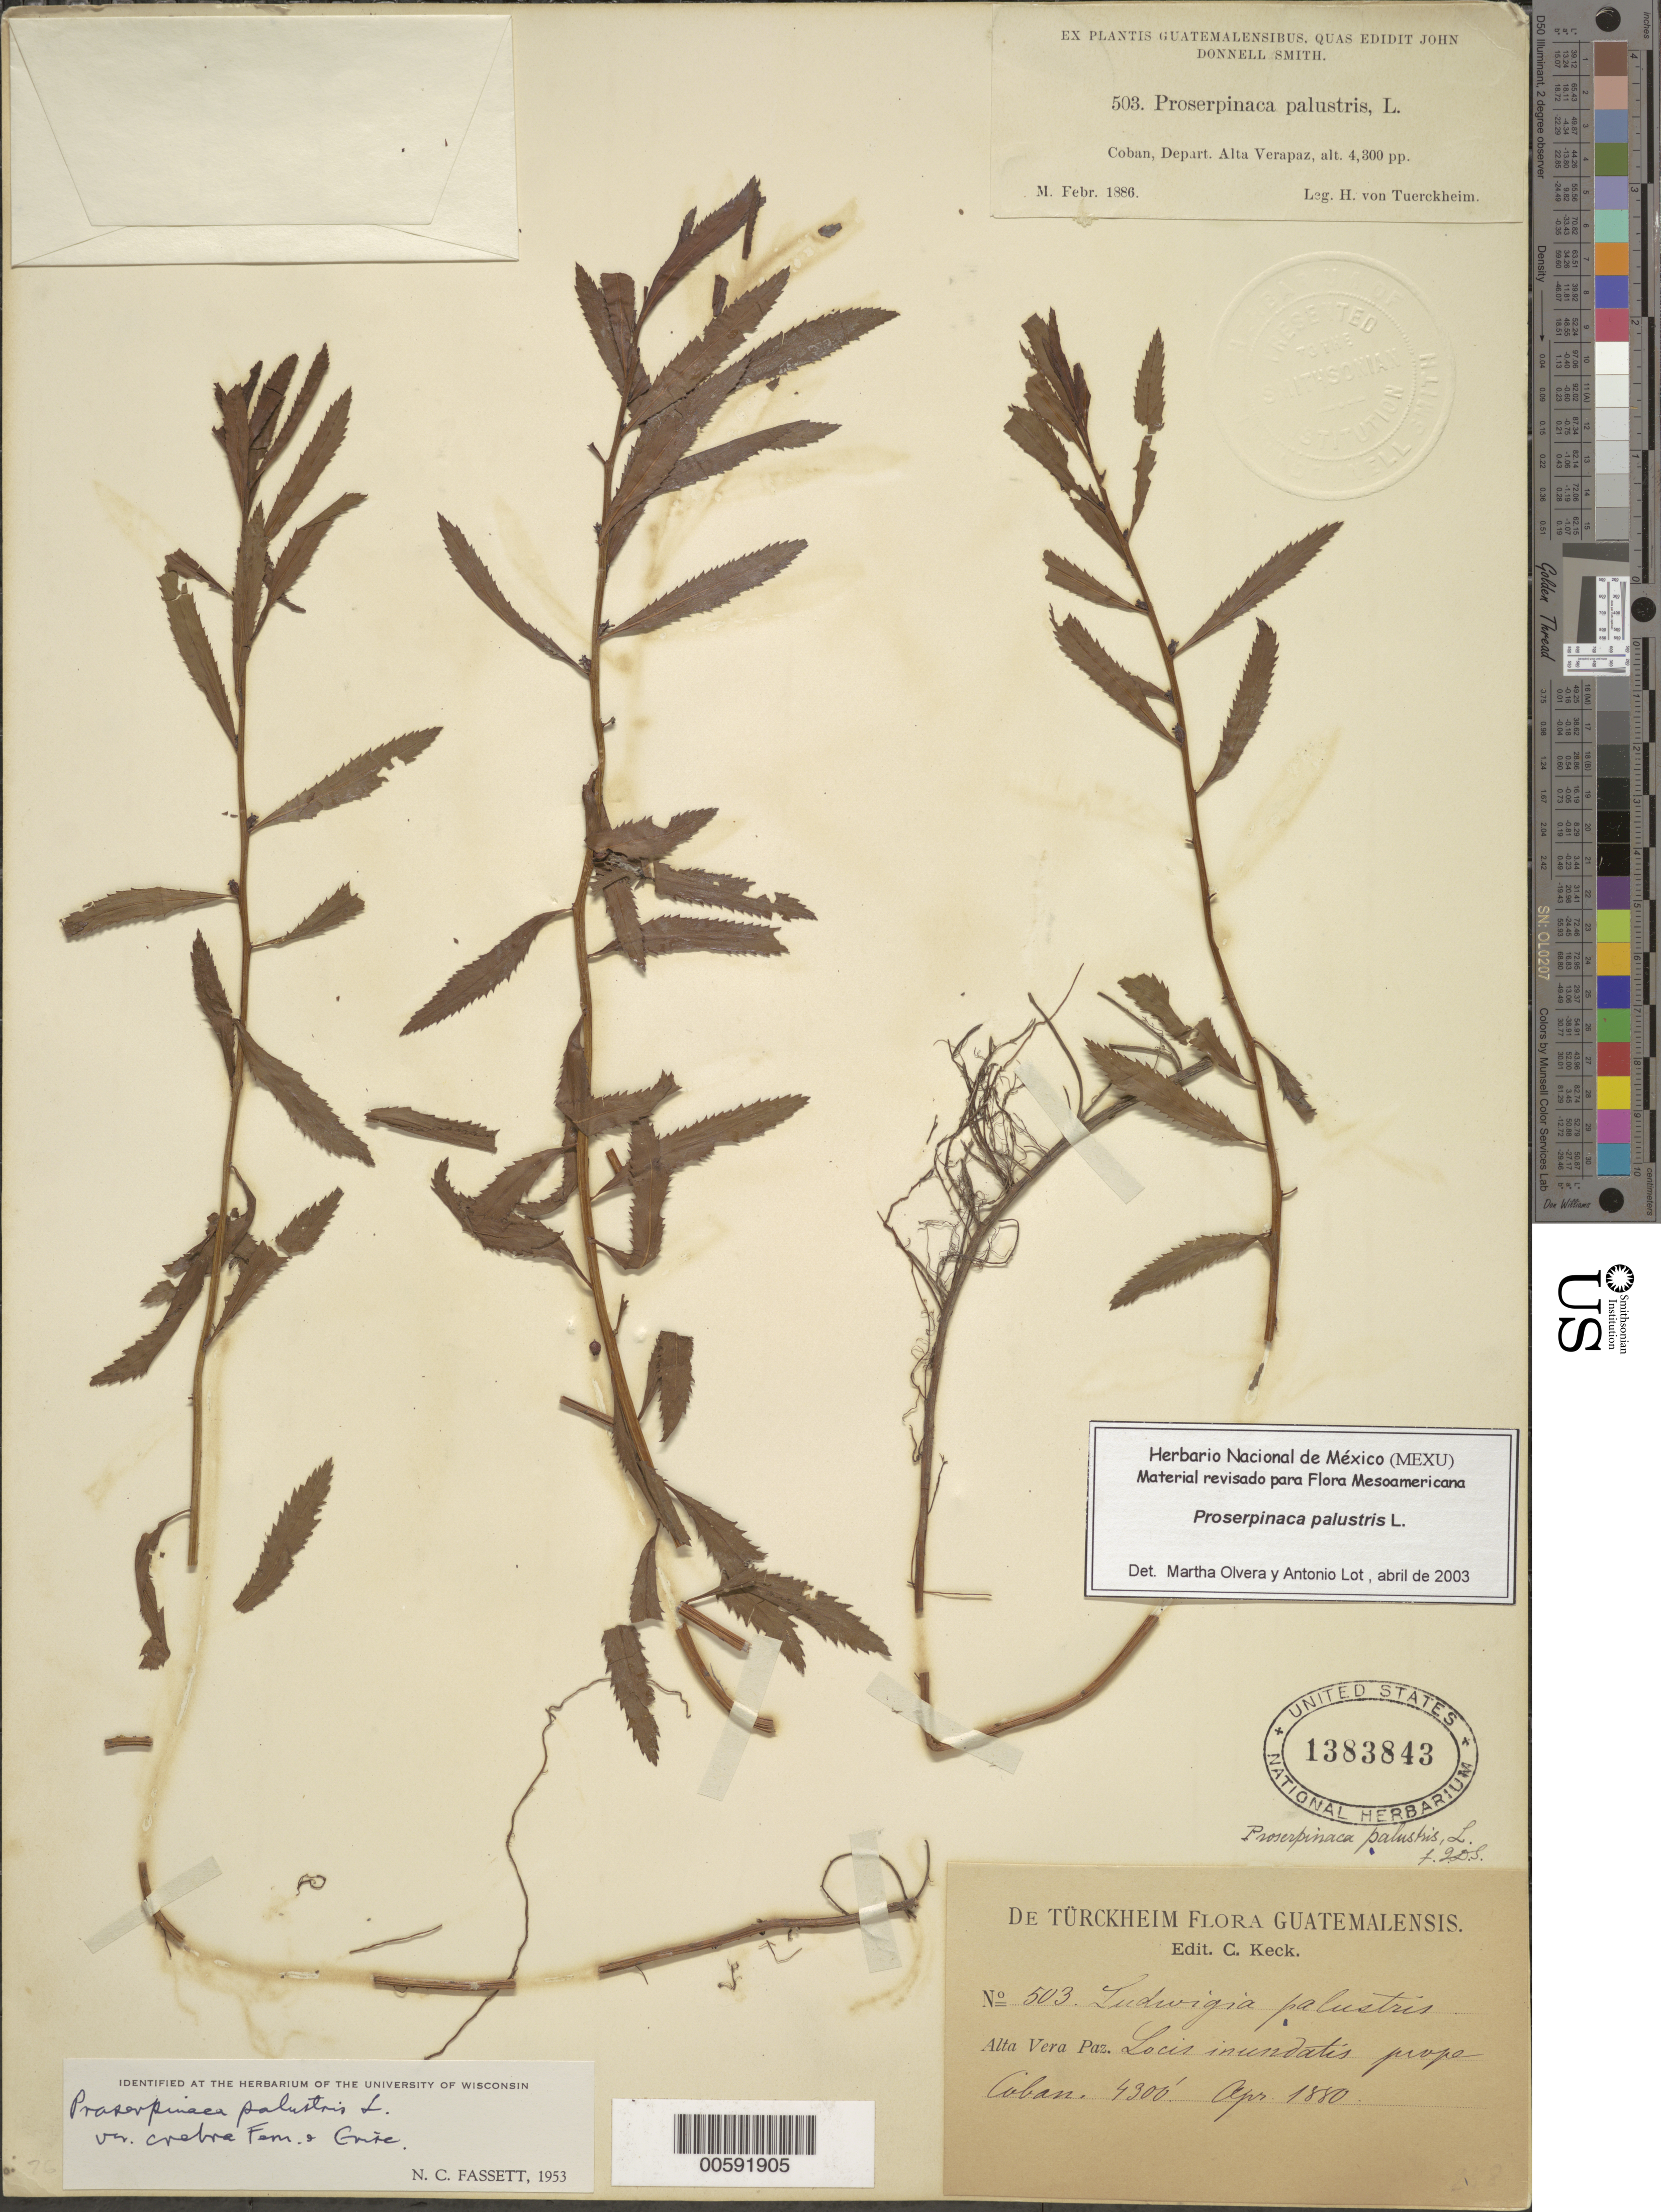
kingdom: Plantae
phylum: Tracheophyta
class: Magnoliopsida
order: Saxifragales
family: Haloragaceae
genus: Proserpinaca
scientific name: Proserpinaca palustris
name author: L.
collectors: H. von Türckheim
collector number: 503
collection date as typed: Apr 1880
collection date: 1880-04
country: Guatemala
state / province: Alta Verapaz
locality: Near Cobán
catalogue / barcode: US 1383843